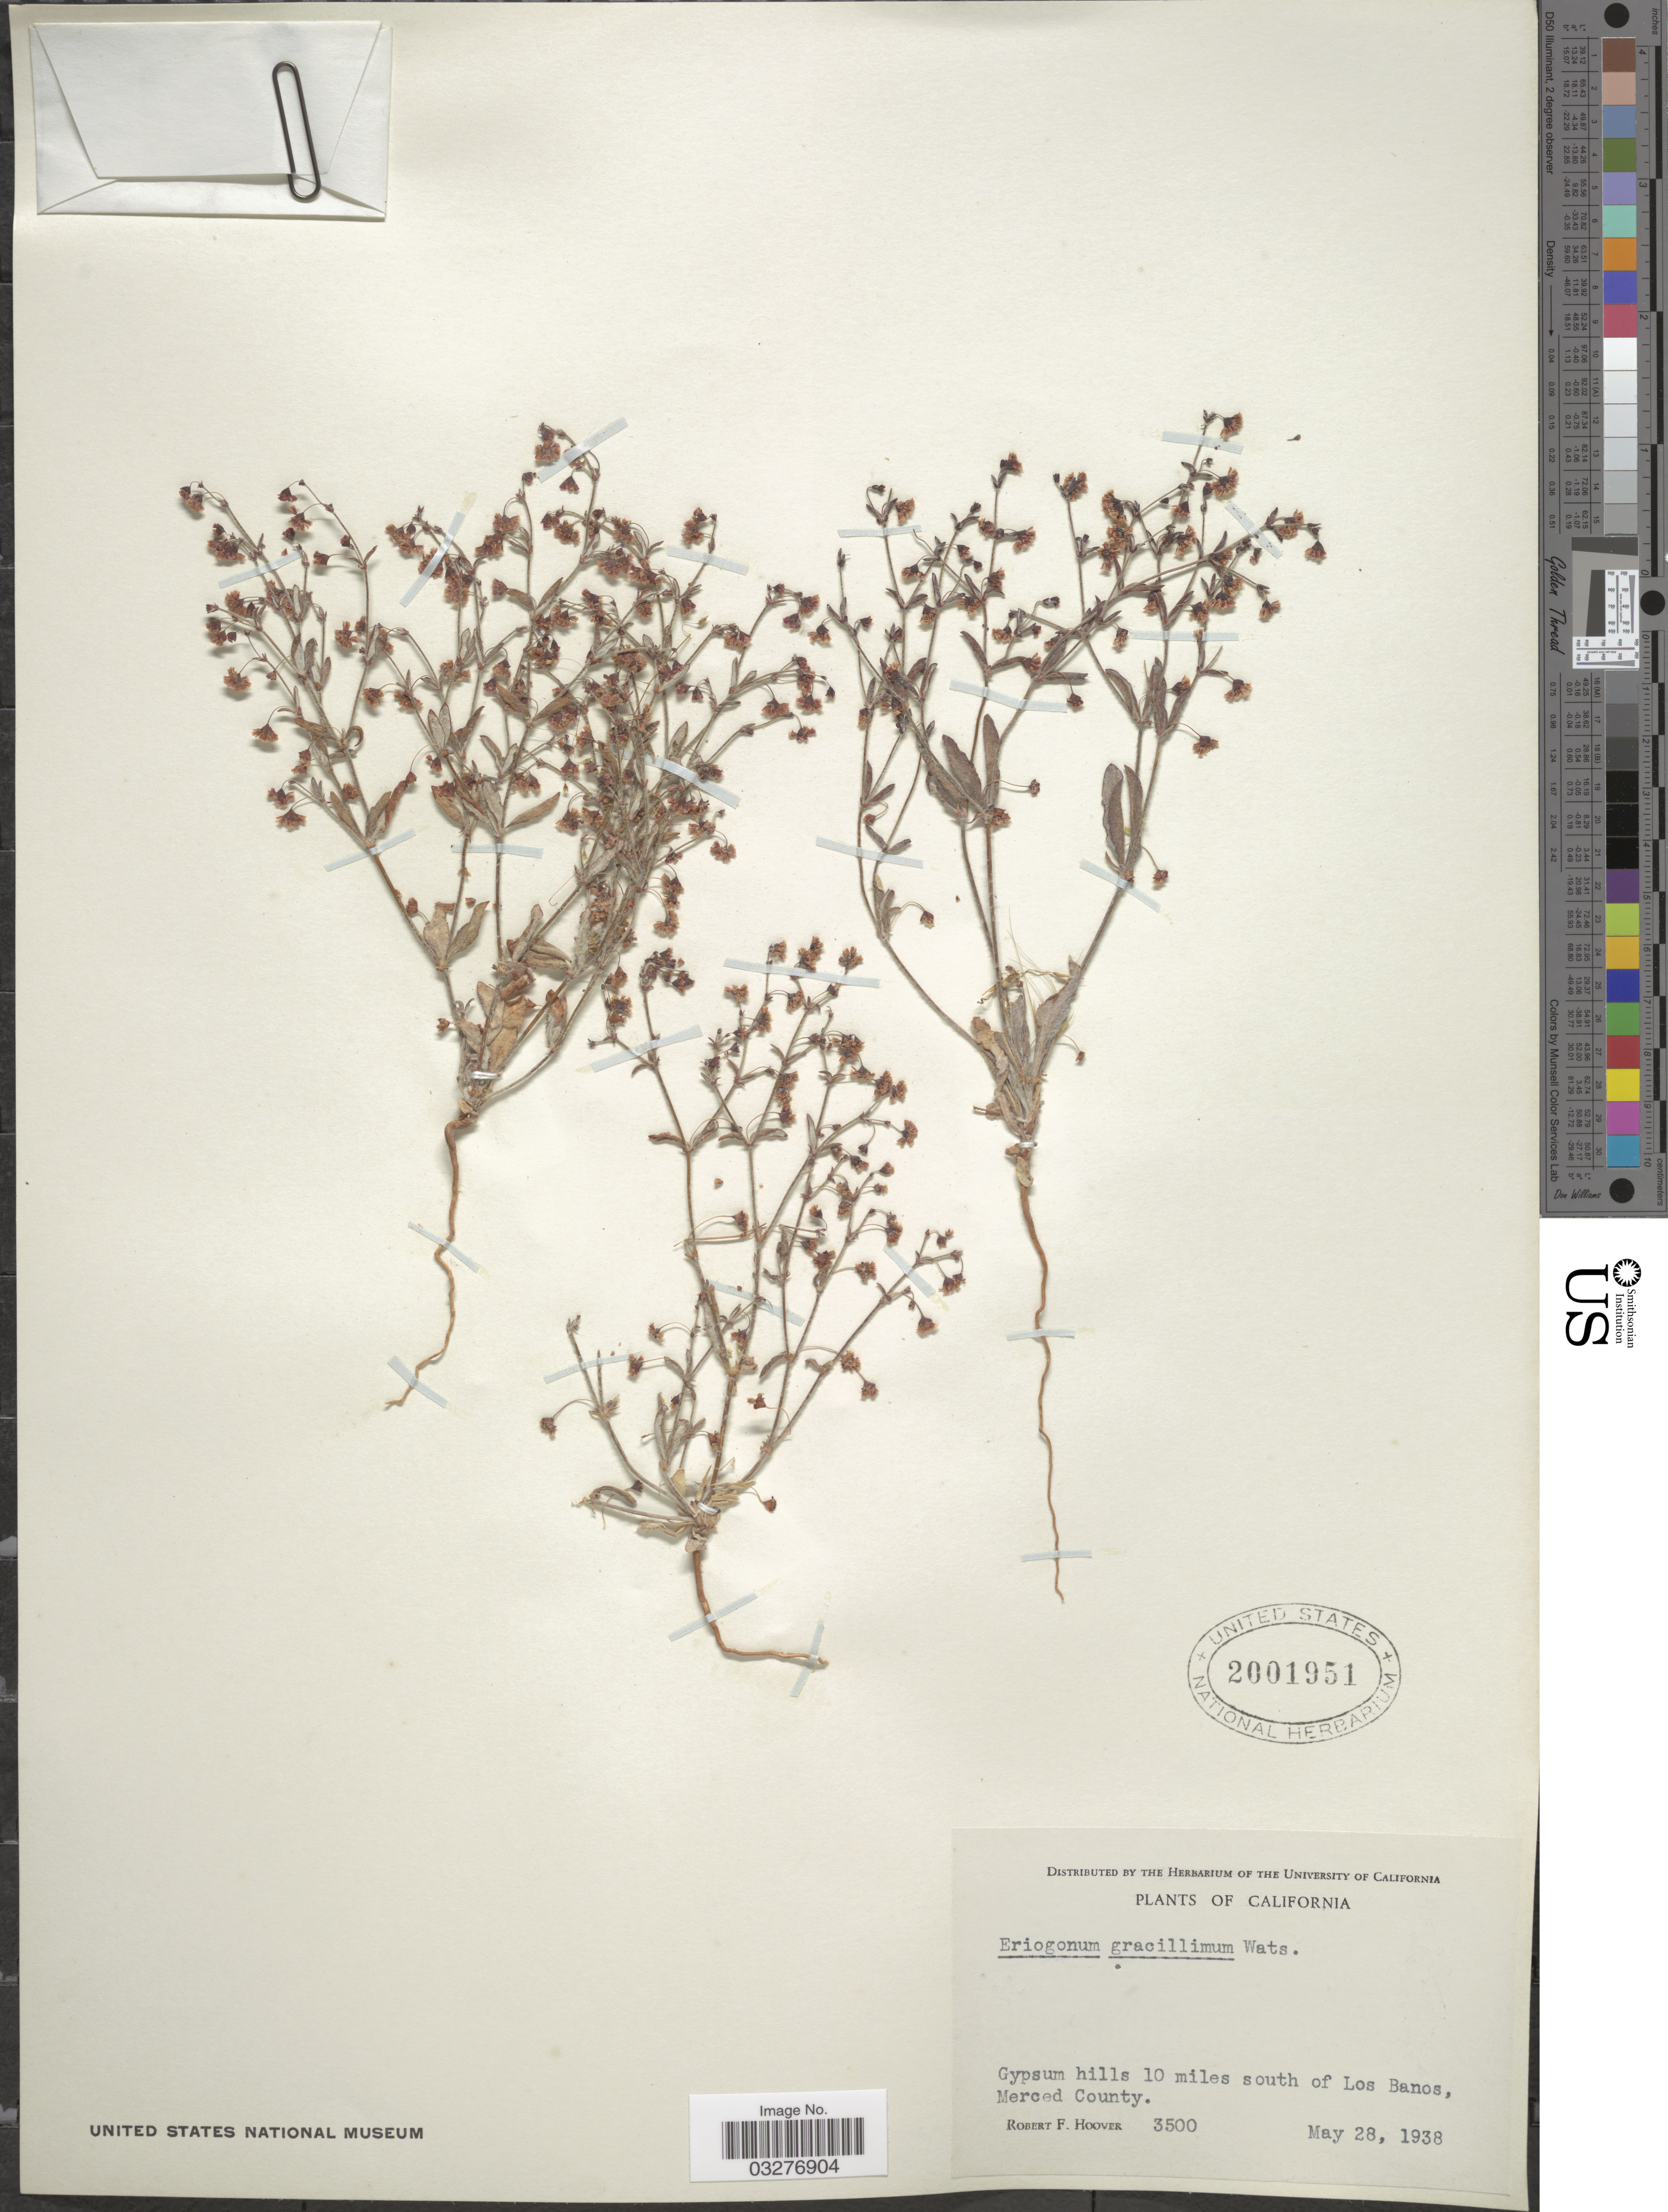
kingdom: Plantae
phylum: Tracheophyta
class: Magnoliopsida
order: Caryophyllales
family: Polygonaceae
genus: Eriogonum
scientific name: Eriogonum gracillimum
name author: S. Watson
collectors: R. F. Hoover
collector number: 3500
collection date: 1938-05-28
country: United States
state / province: California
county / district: Merced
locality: Gypsum hills 10 miles south of Los Banos, Merced County.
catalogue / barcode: US 2001951